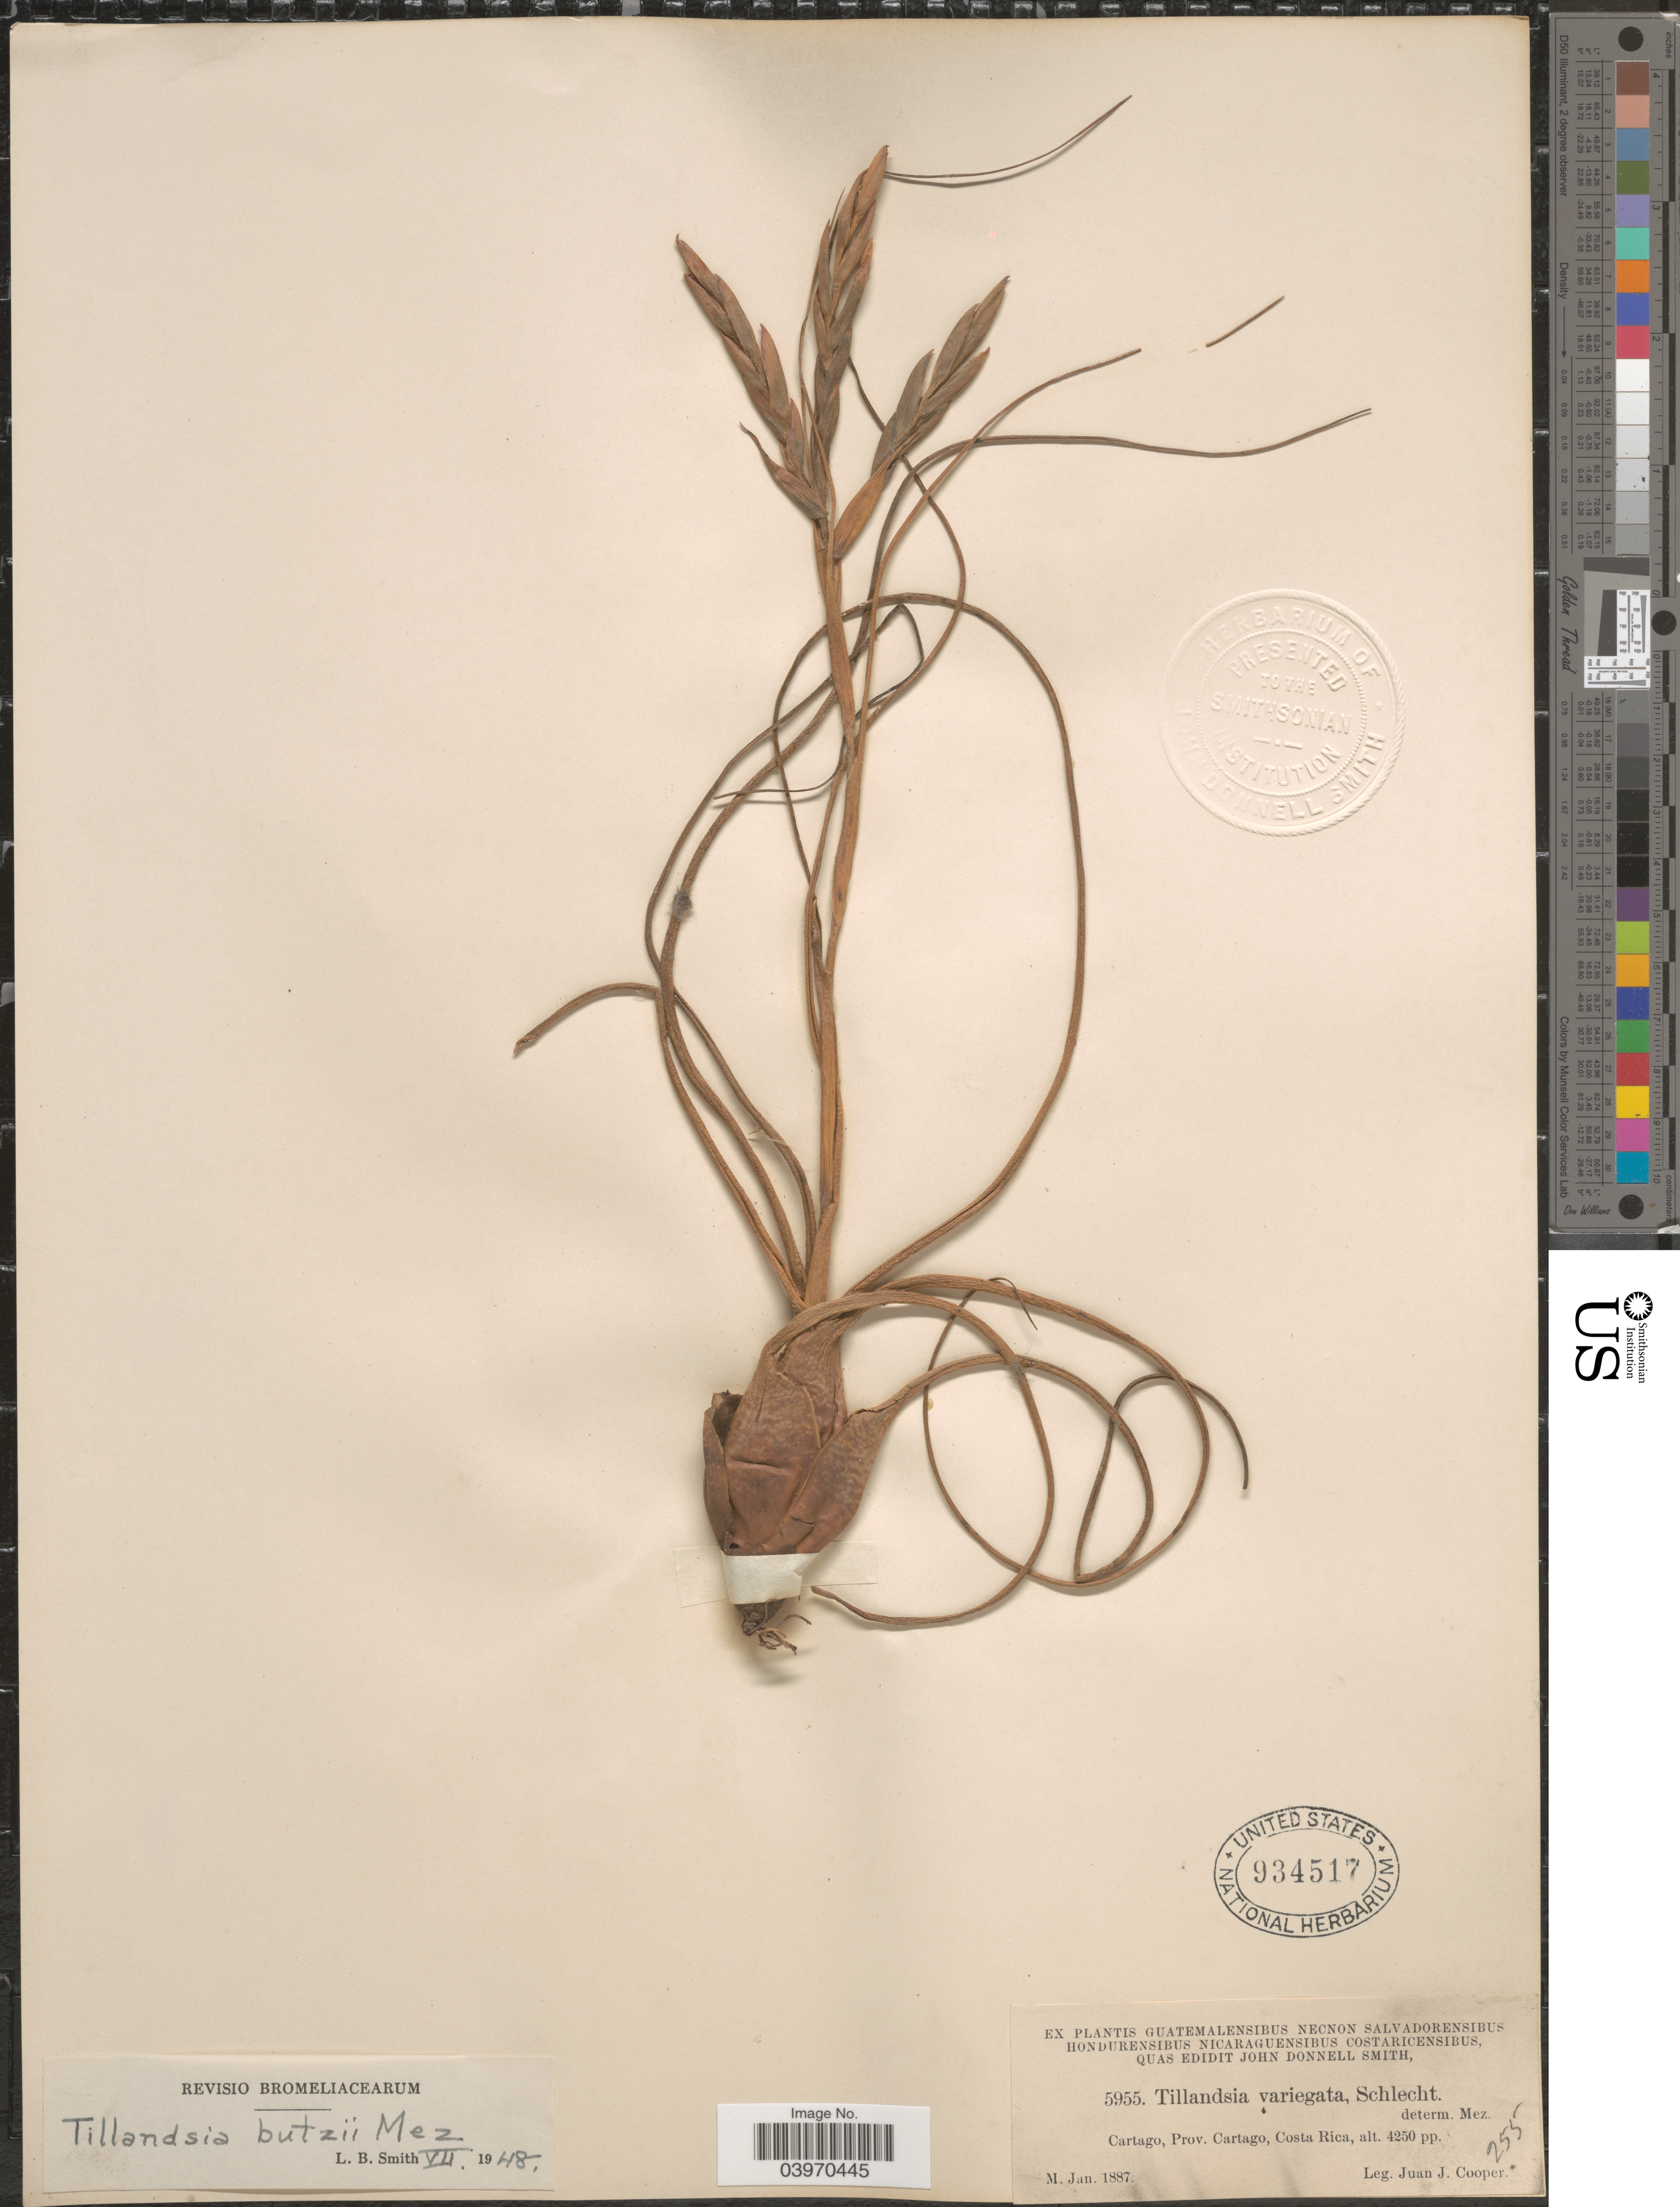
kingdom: Plantae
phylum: Tracheophyta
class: Liliopsida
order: Poales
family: Bromeliaceae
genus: Tillandsia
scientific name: Tillandsia butzii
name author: Mez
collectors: J. J. Cooper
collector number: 5955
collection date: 1887-01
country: Costa Rica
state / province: Cartago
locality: Cartago.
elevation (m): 1295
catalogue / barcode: US 934517